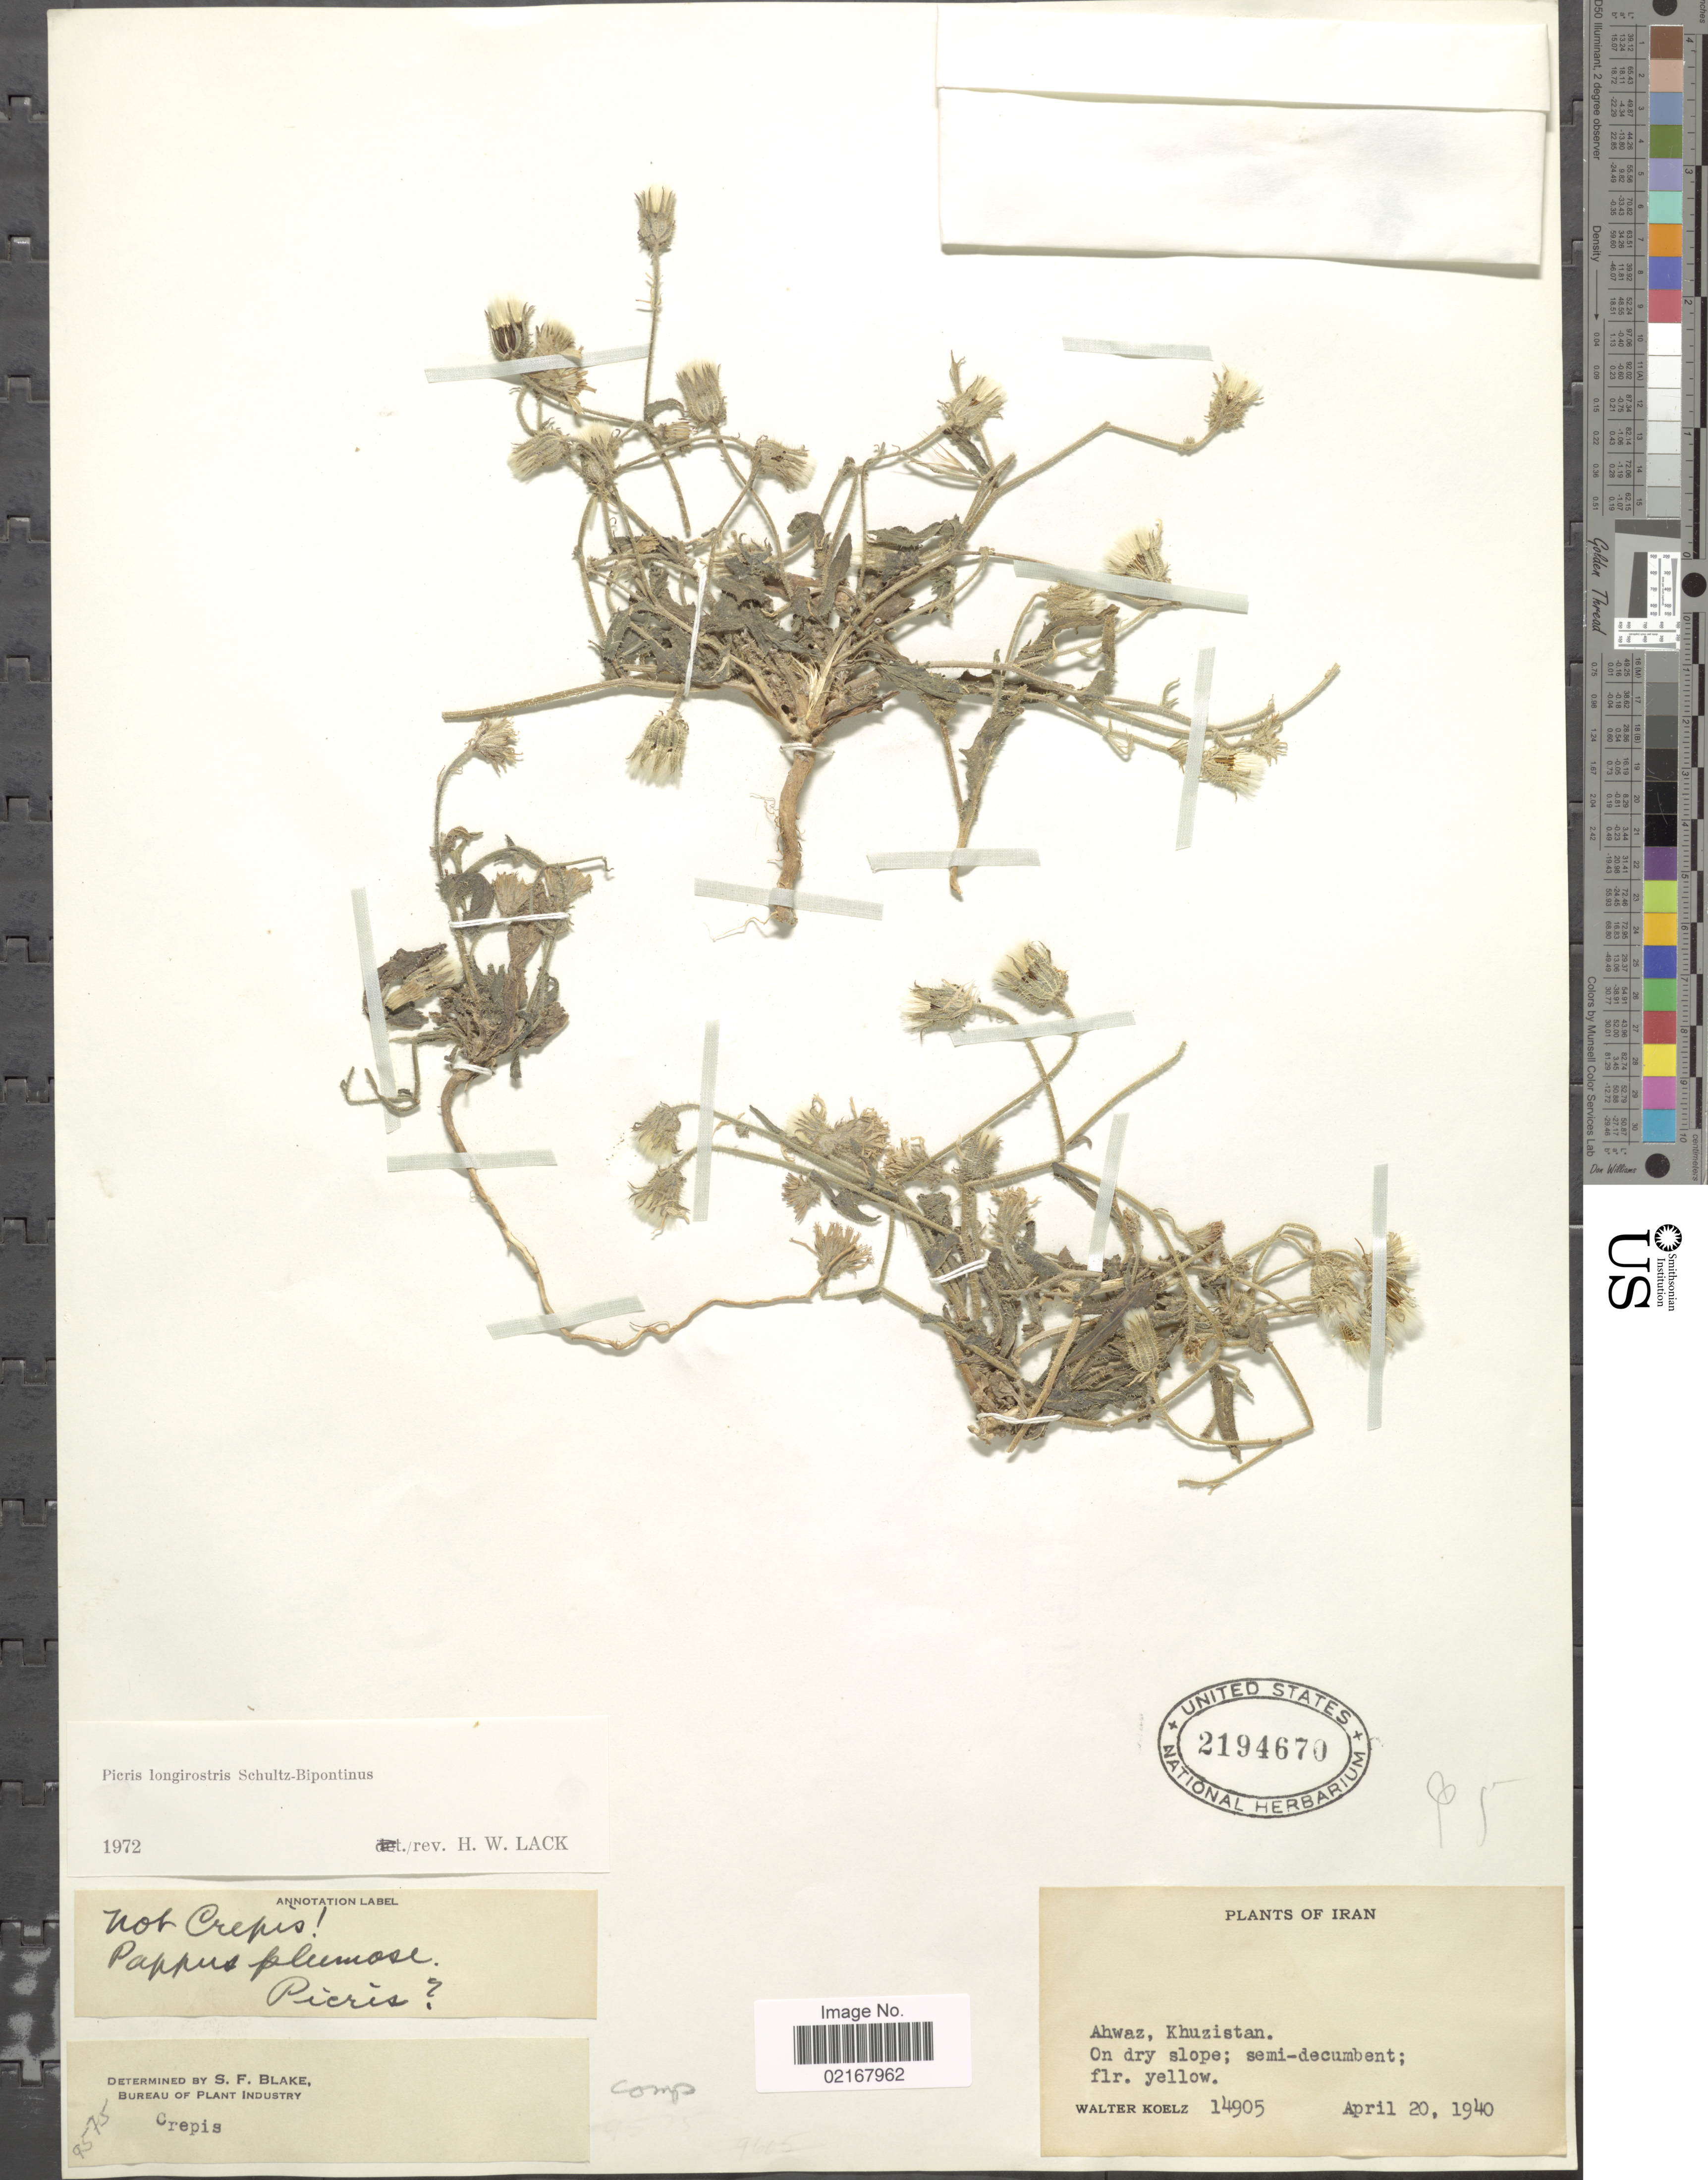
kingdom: Plantae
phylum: Tracheophyta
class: Magnoliopsida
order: Asterales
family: Asteraceae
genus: Picris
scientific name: Picris longirostris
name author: Sch. Bip.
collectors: W. N. Koelz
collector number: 14905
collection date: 1940-04-20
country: Iran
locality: Ahwaz, Khuzistan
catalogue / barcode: US 2194670